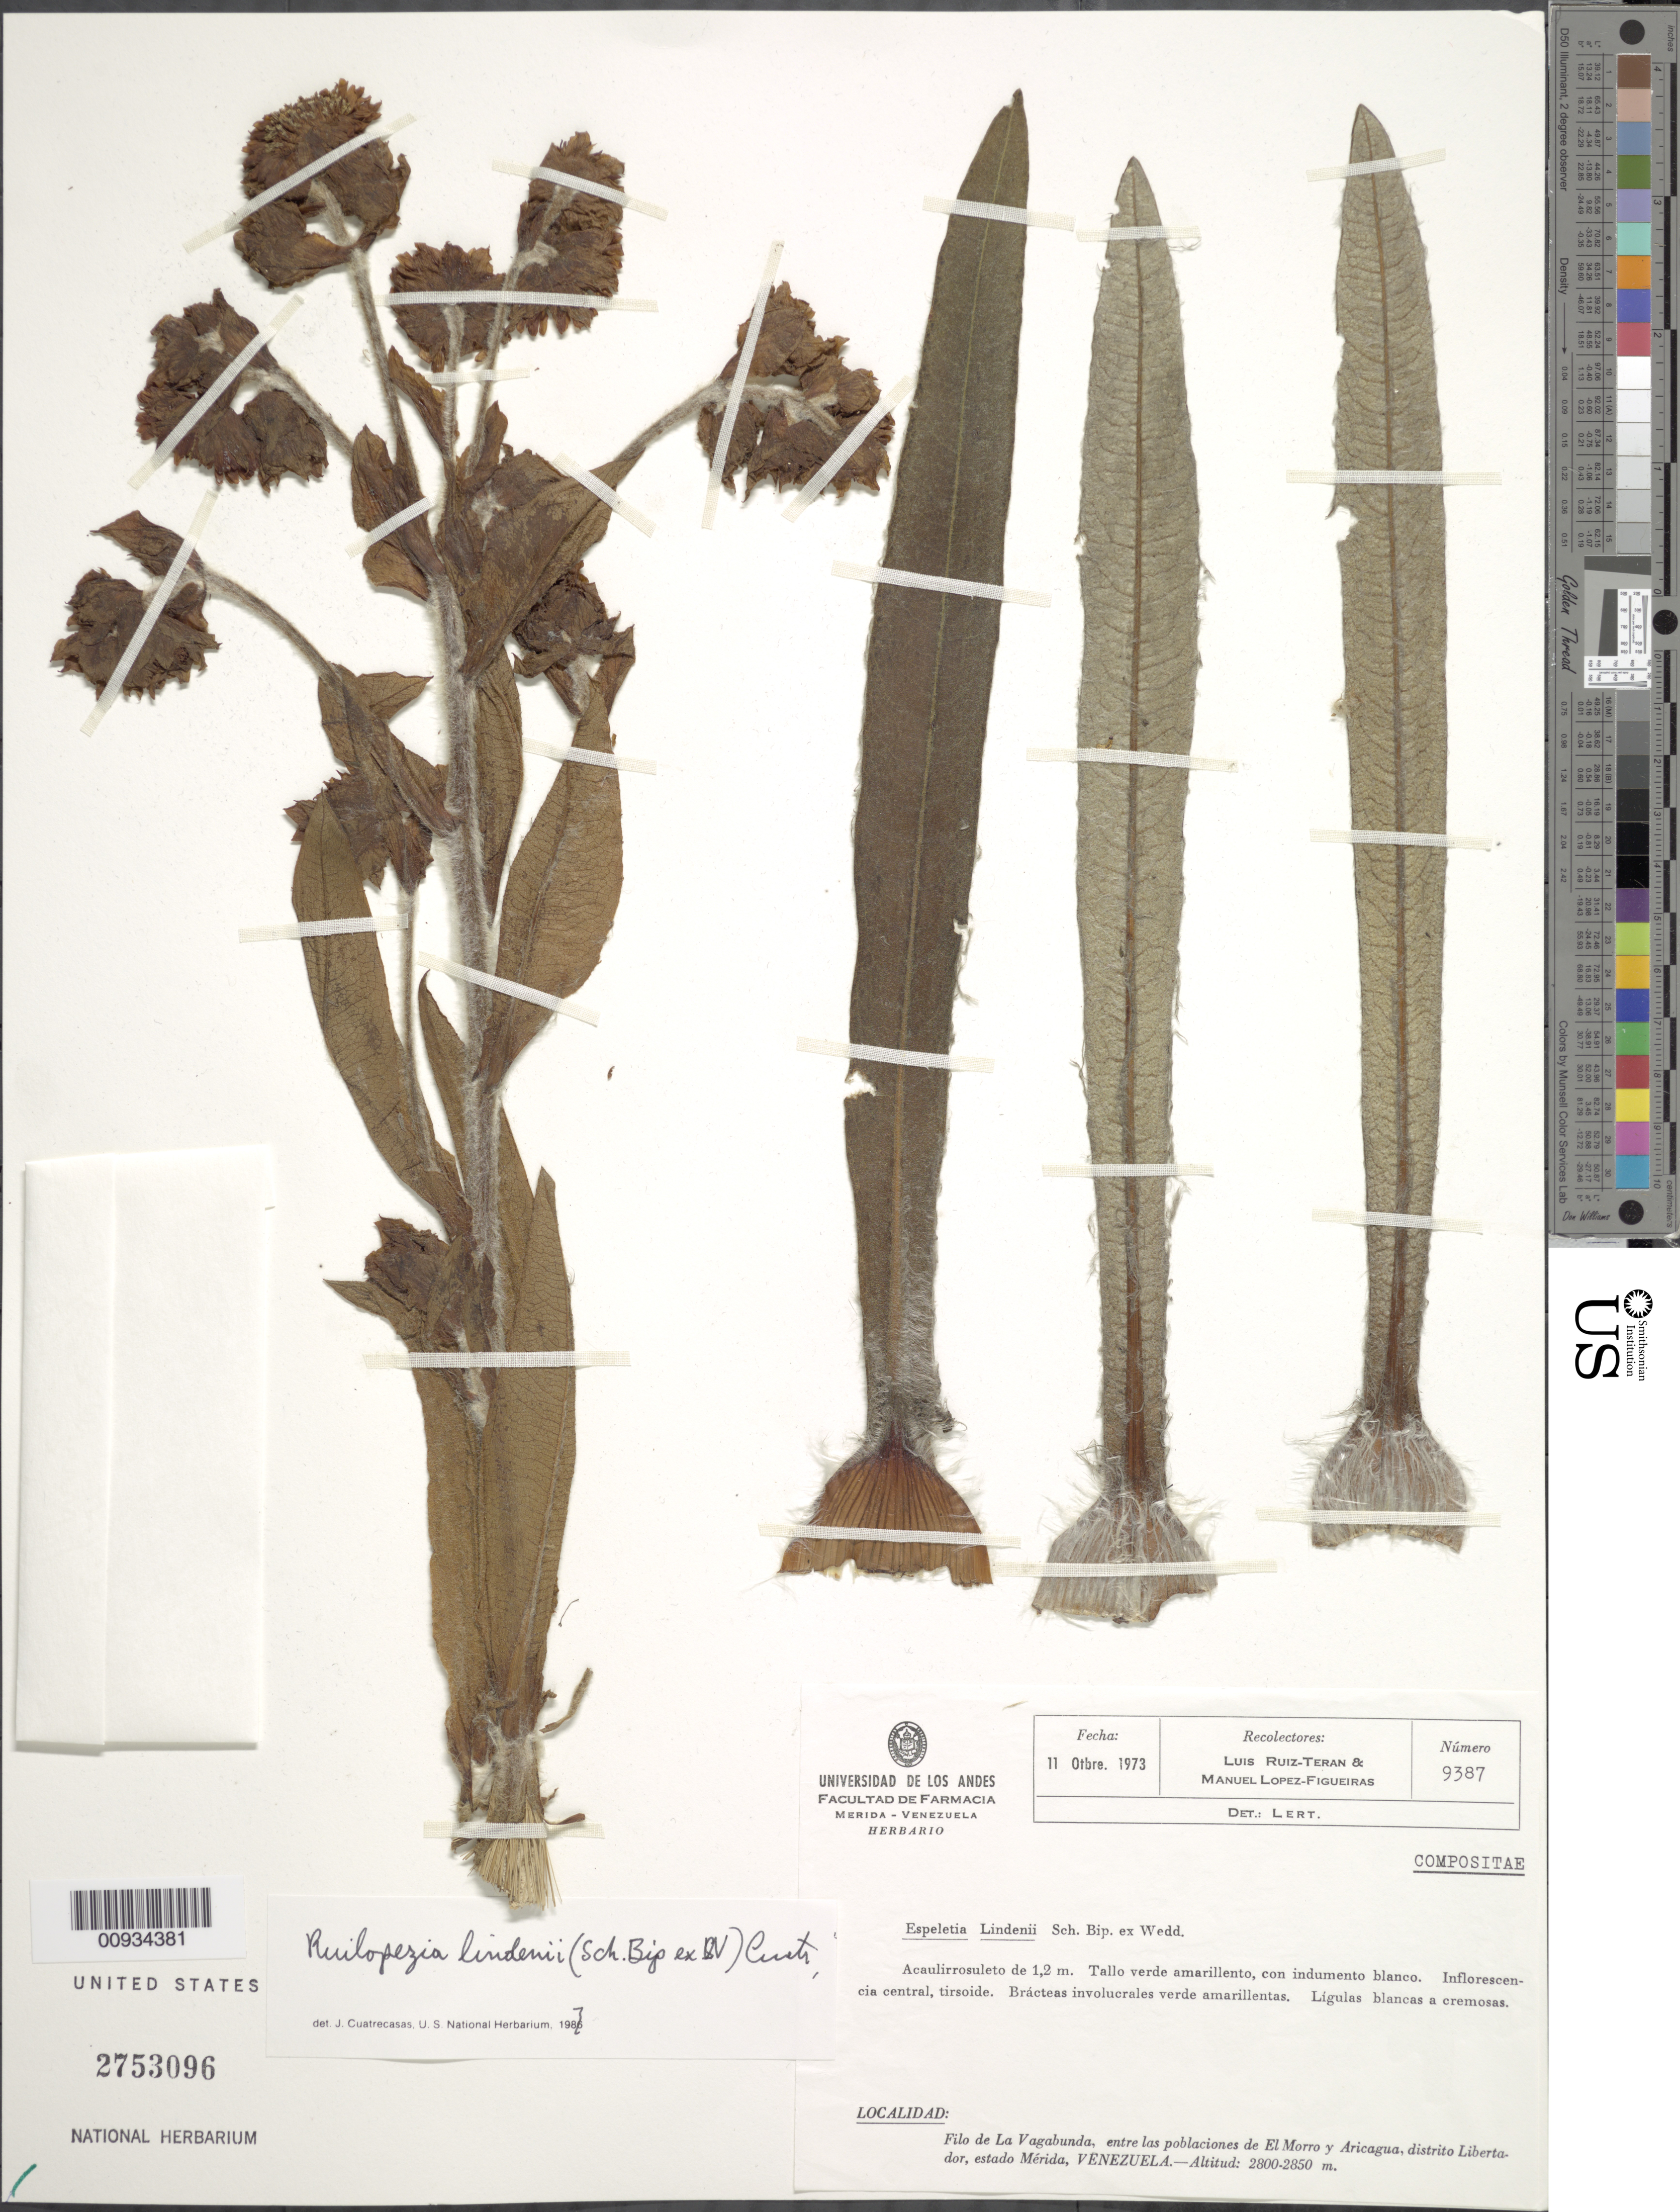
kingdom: Plantae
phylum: Tracheophyta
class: Magnoliopsida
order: Asterales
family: Asteraceae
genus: Ruilopezia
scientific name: Ruilopezia lindenii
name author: (Sch. Bip. ex Wedd.) Cuatrec.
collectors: L. Teran & M. López Figueiras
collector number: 9387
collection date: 1973-10-11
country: Venezuela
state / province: Mérida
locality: Filo de La Vagabunda, entre las poblaciones de El Morro y Aricagua, Distrito Libertador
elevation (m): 2800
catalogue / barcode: US 2753096